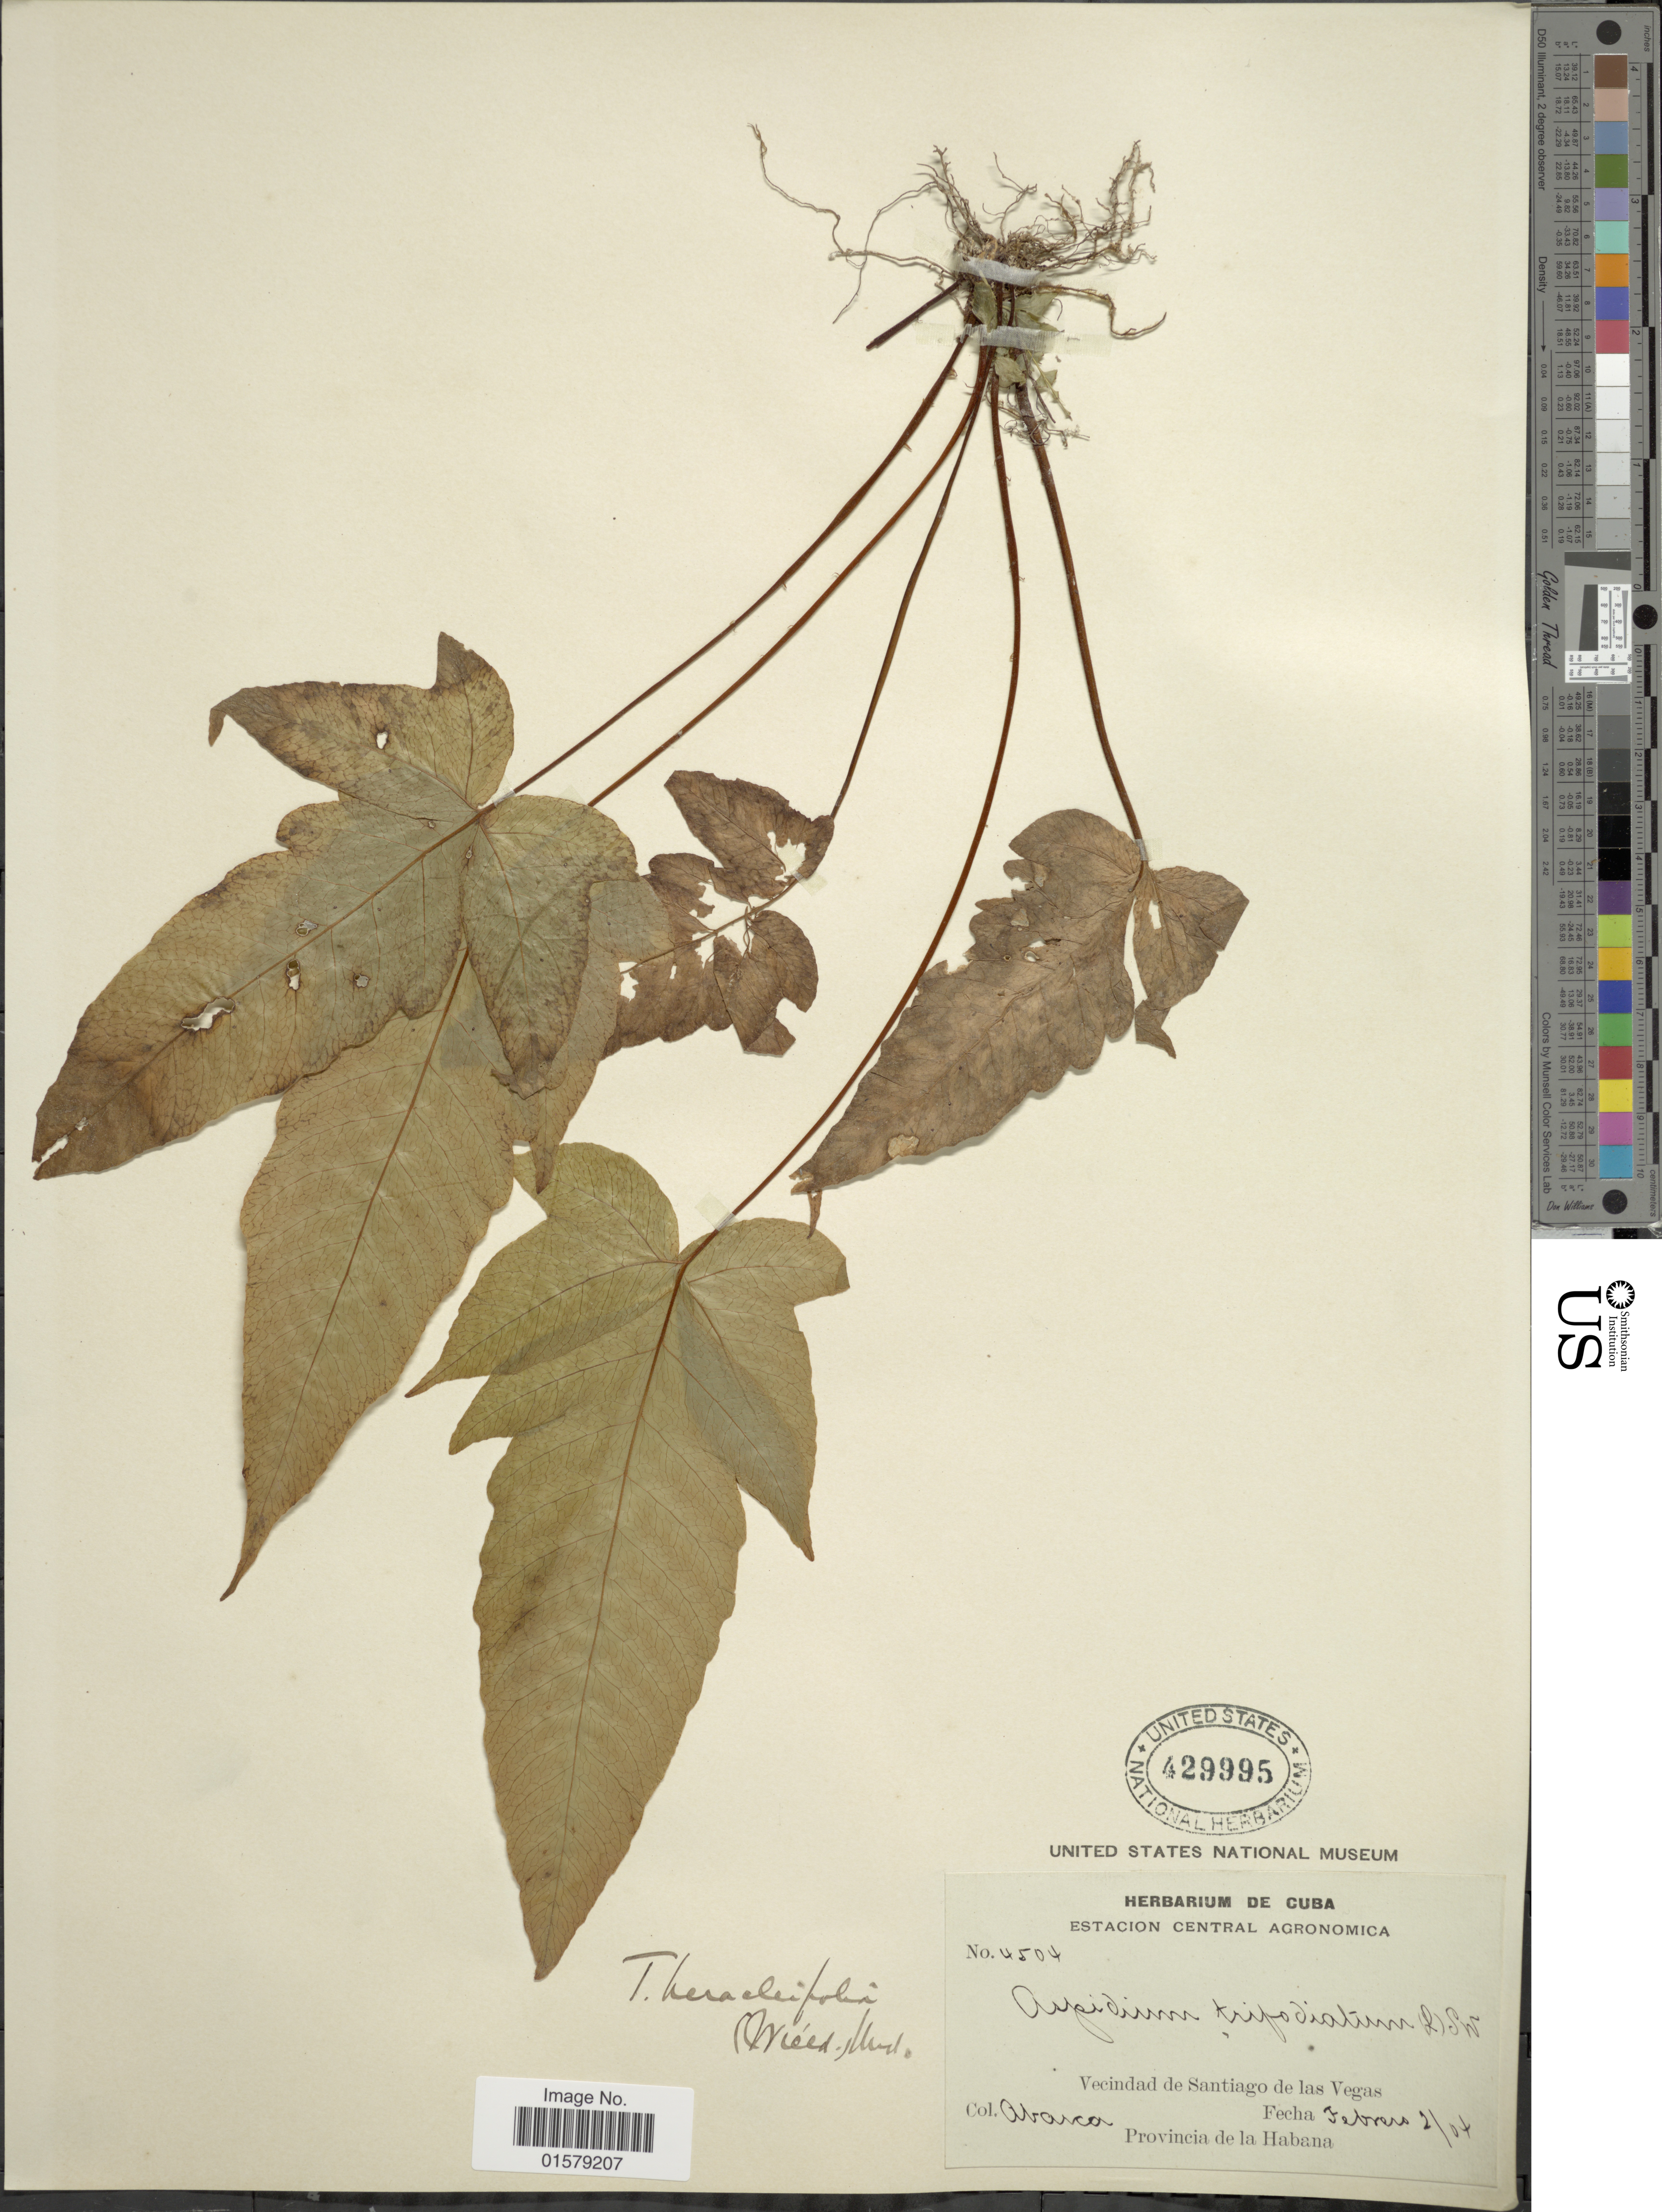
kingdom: Plantae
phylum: Tracheophyta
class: Polypodiopsida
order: Polypodiales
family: Tectariaceae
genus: Tectaria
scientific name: Tectaria heracleifolia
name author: (Willd.) Underw.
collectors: -- Abarca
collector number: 4504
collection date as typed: Transcribed d/m/y: 2/2/4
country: Cuba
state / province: La Habana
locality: Vecindad de Santiago de las Vegas.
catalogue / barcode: US 429995